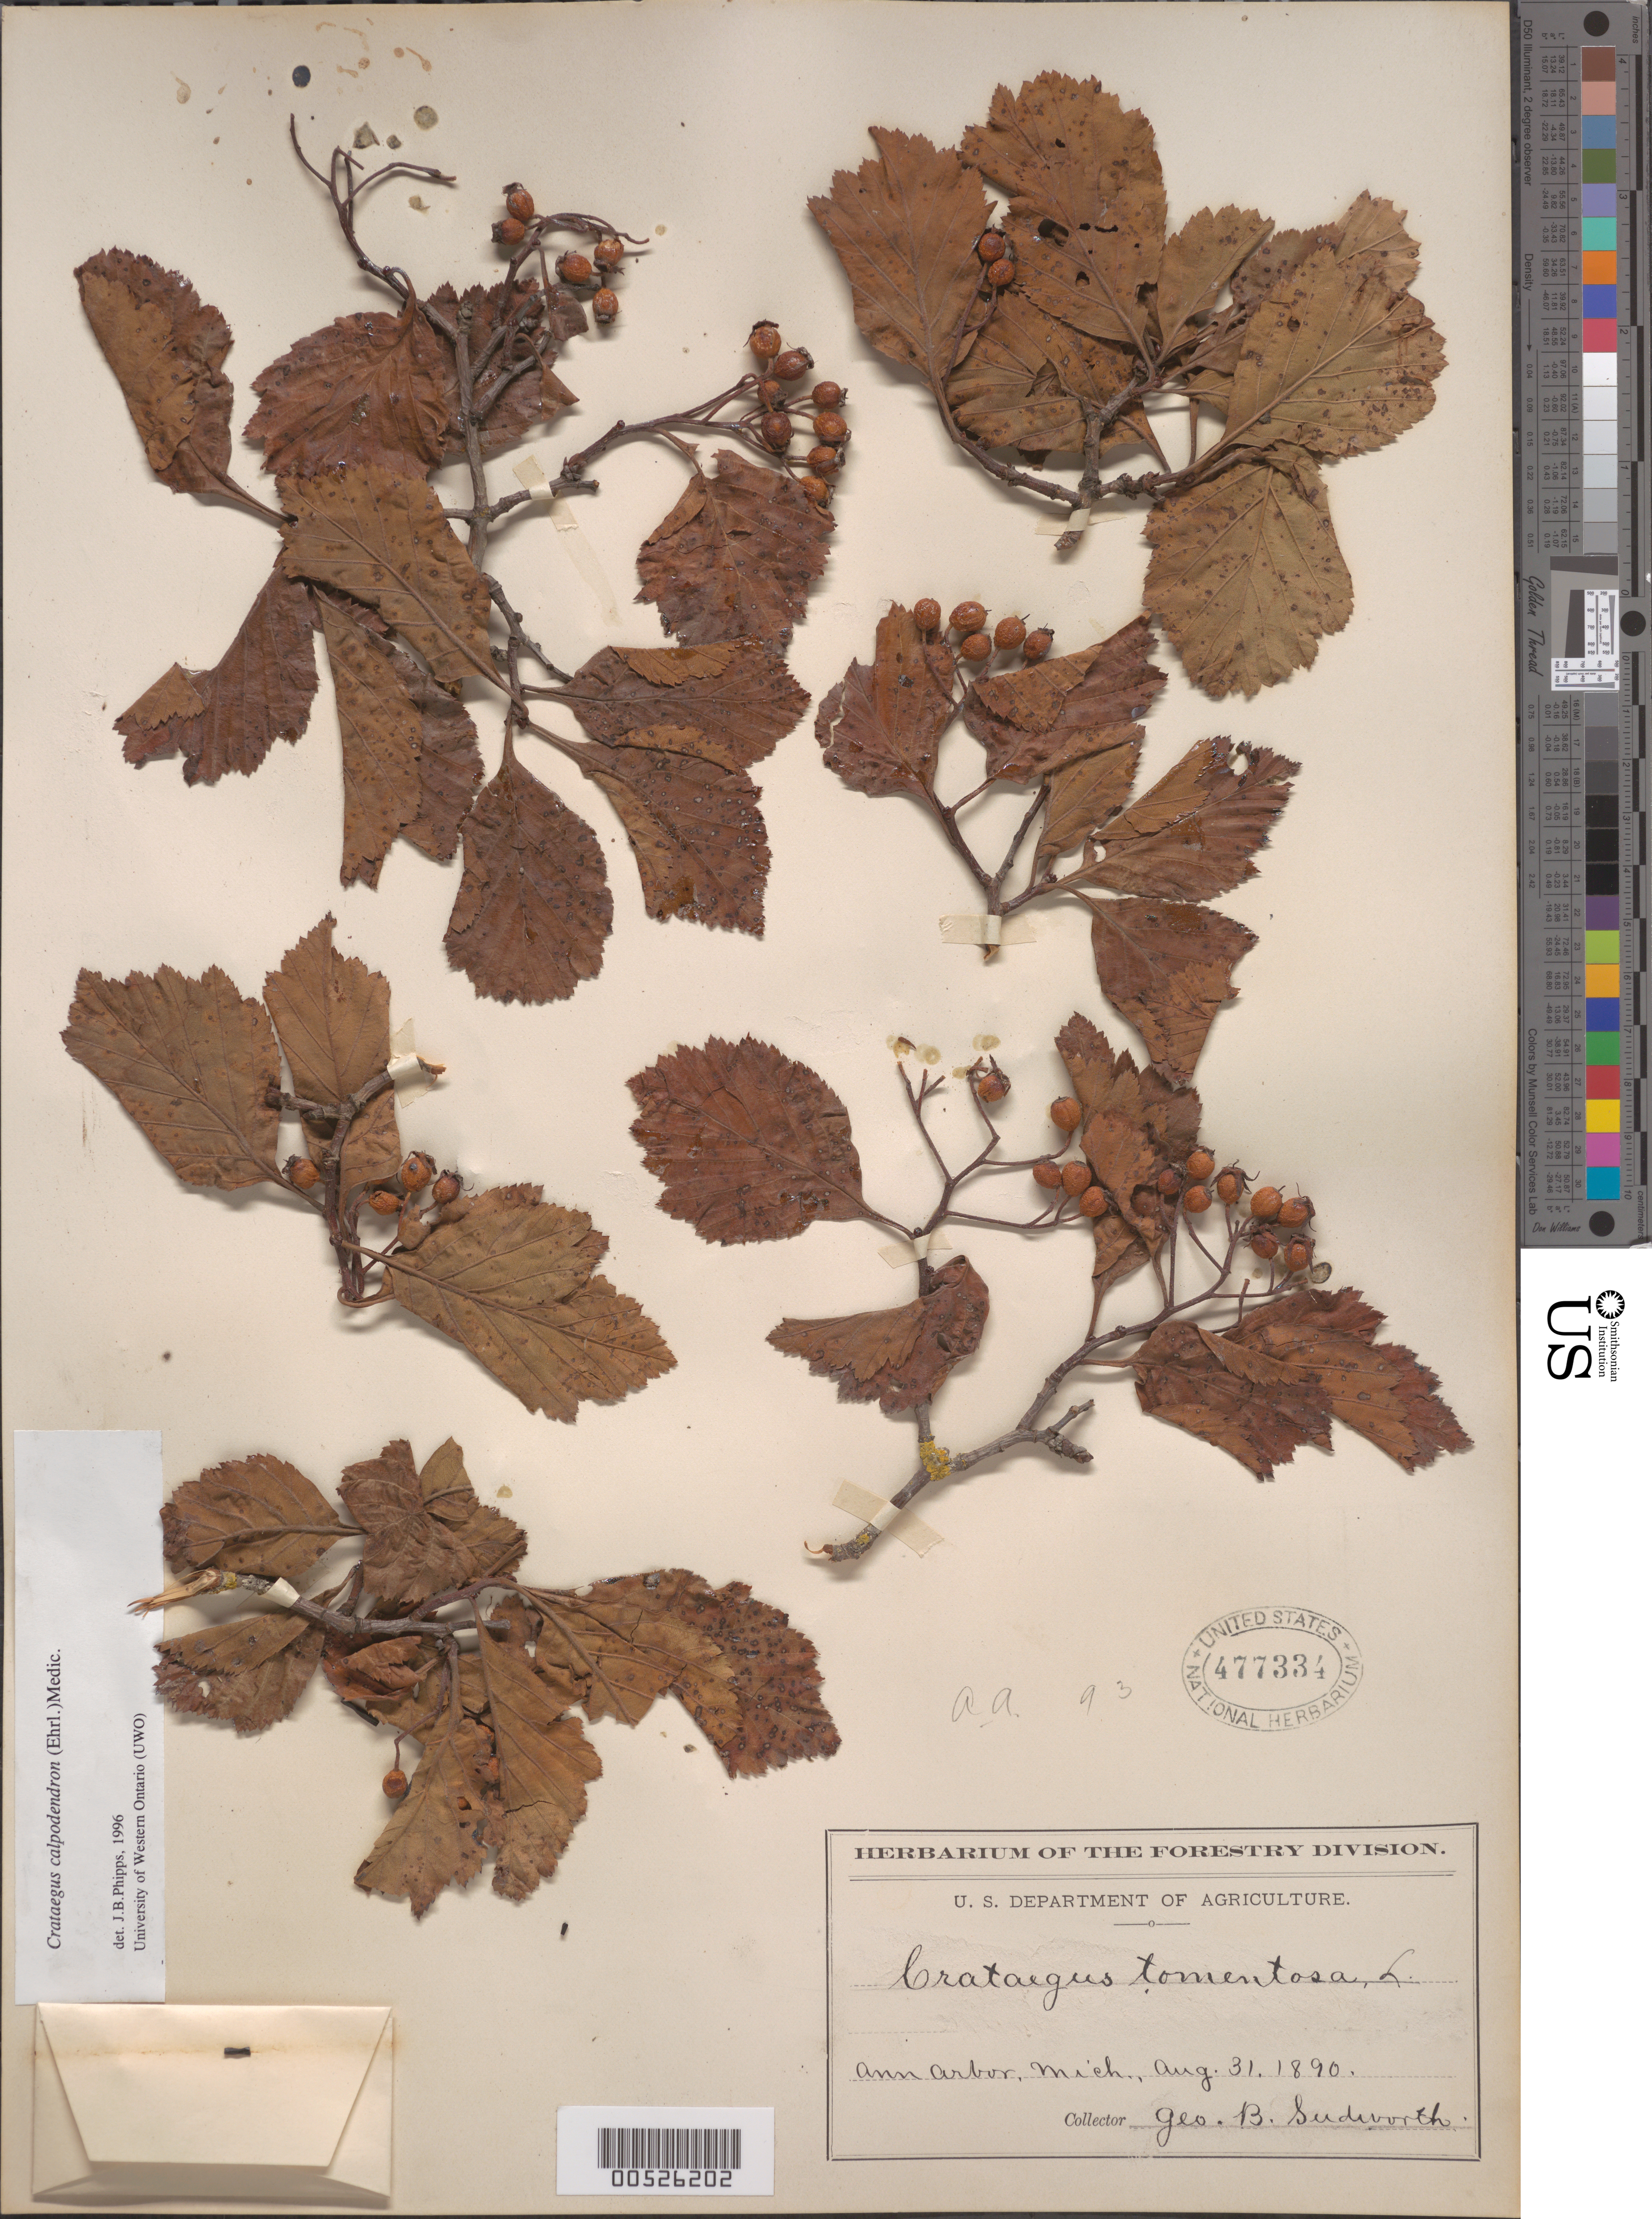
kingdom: Plantae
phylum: Tracheophyta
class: Magnoliopsida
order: Rosales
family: Rosaceae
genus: Crataegus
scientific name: Crataegus calpodendron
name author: (Ehrh.) Medik.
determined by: Phipps, James B., (UWO), University of Western Ontario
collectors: G. B. Sudworth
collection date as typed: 31 Aug 1890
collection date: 1890-08-31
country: United States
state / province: Michigan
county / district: Washtenaw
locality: Ann Arbor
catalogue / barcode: US 477344